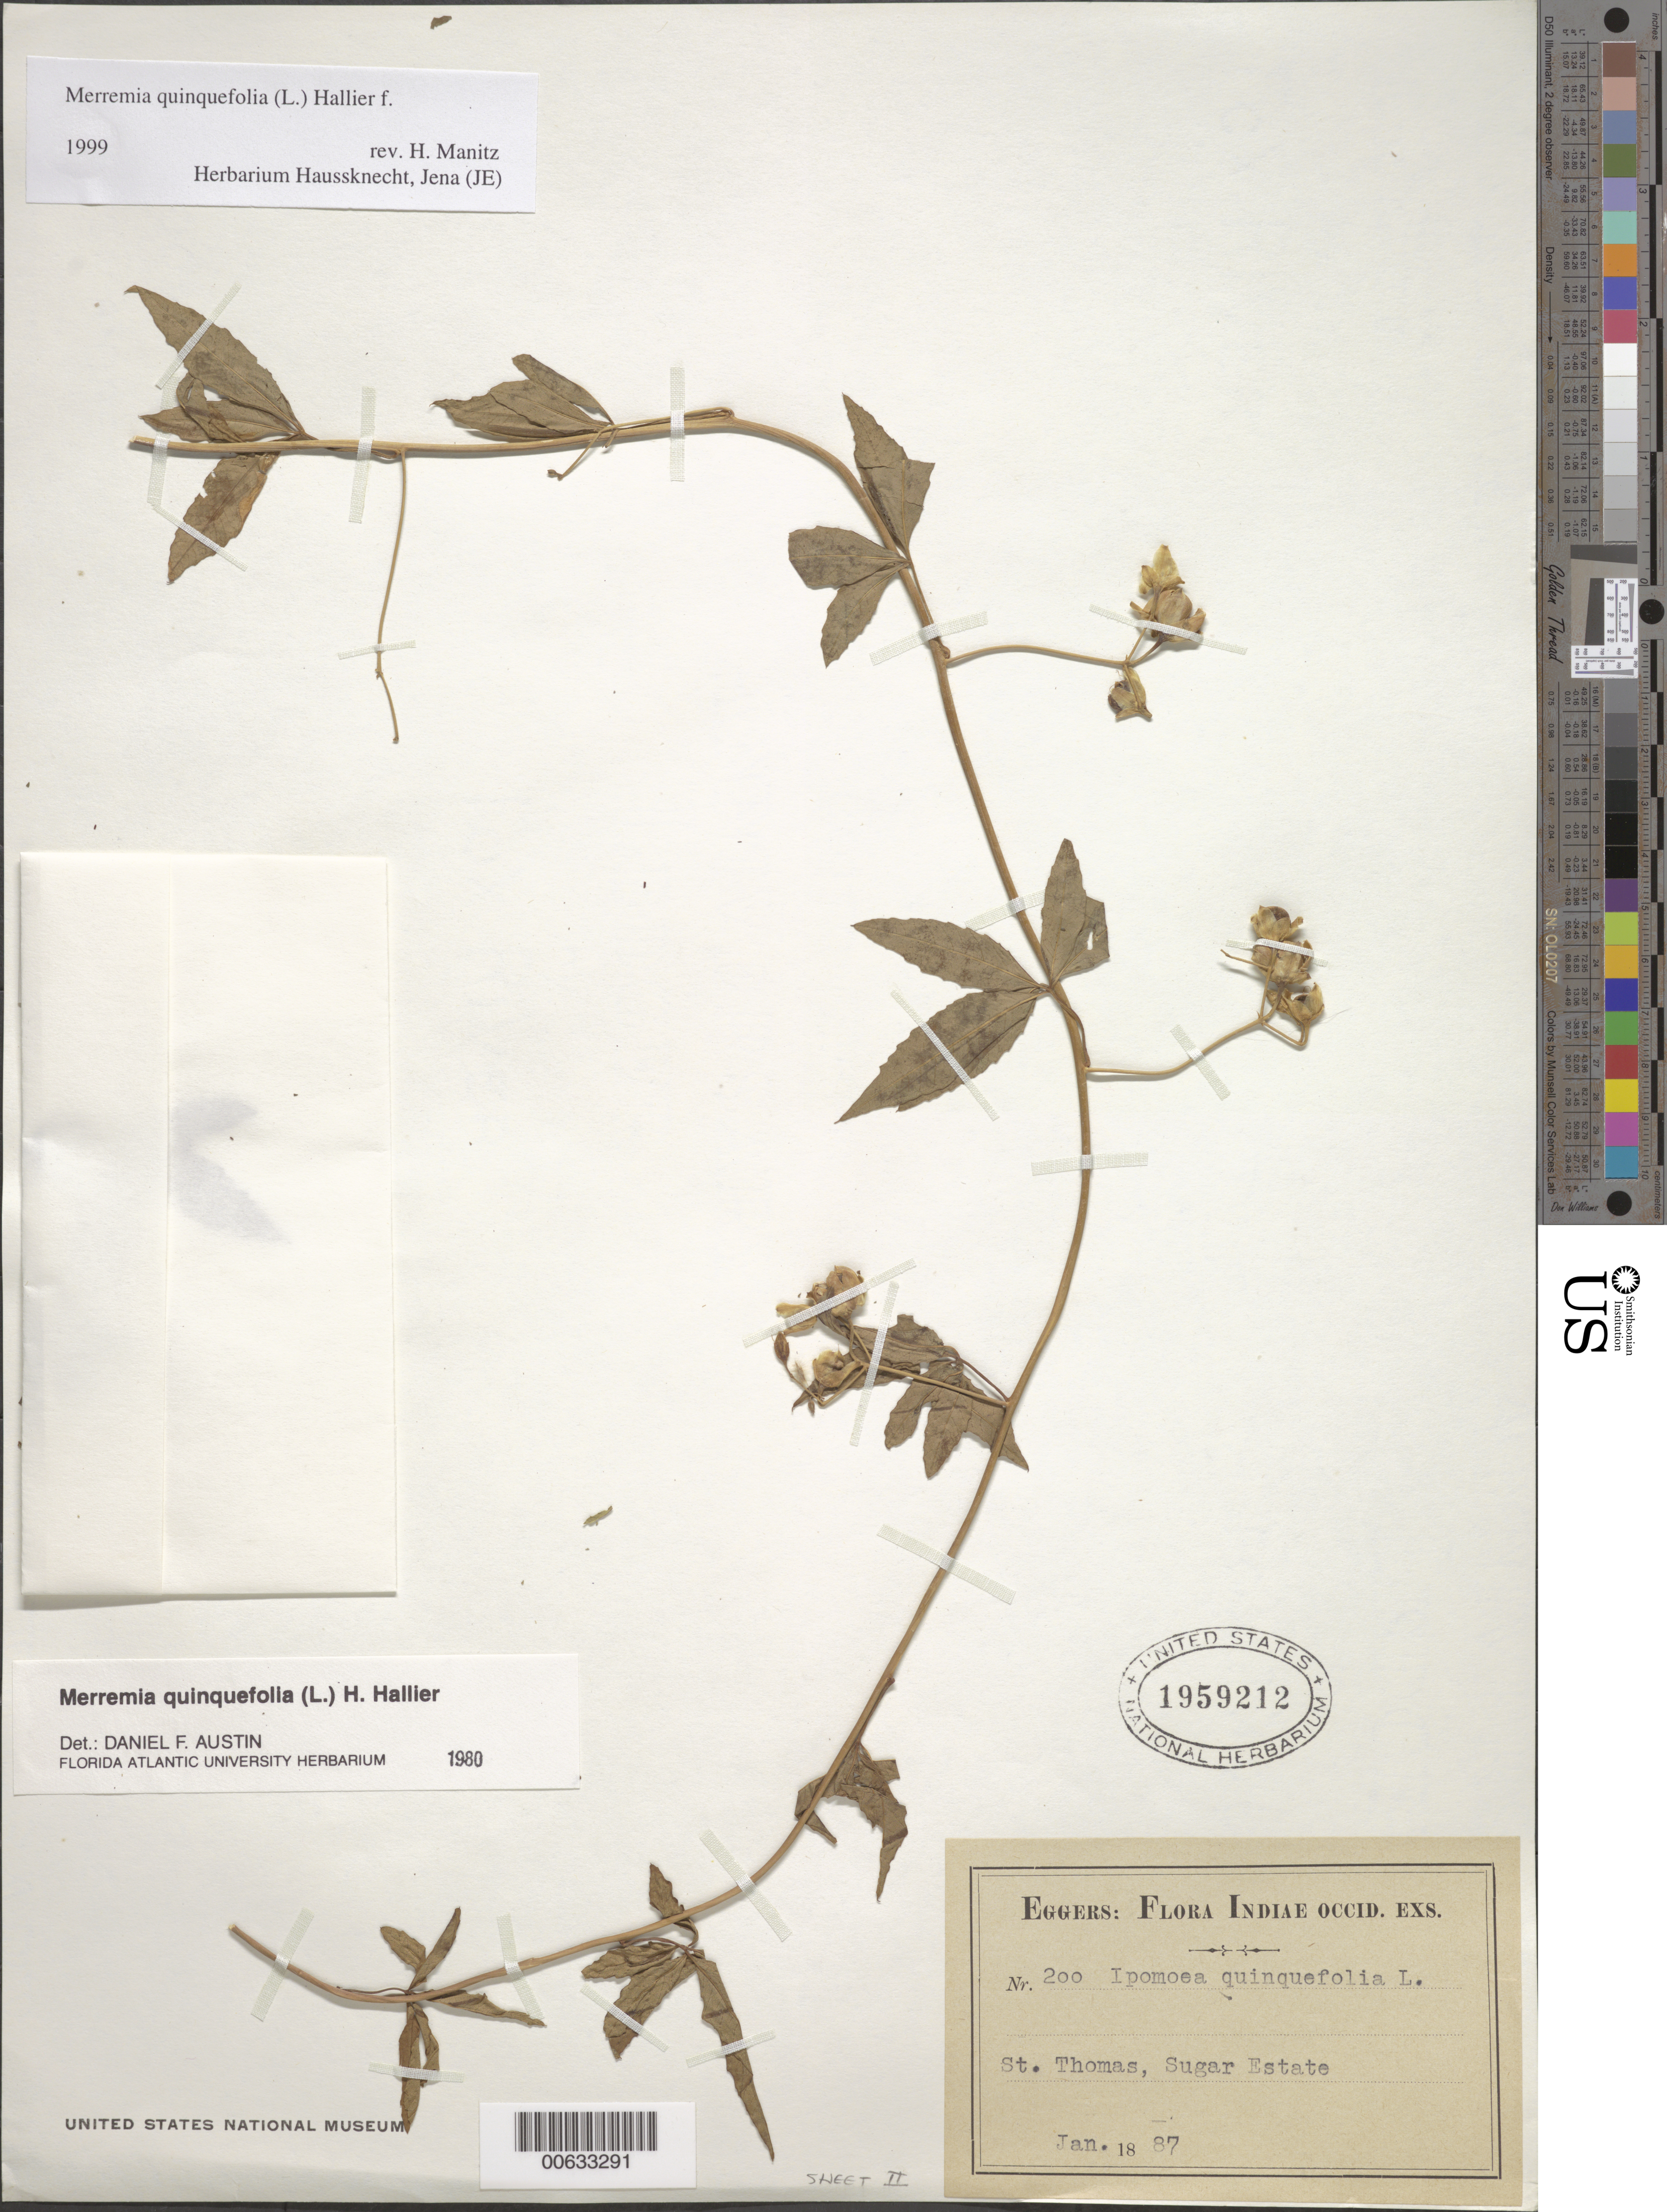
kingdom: Plantae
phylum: Tracheophyta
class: Magnoliopsida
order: Solanales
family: Convolvulaceae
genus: Distimake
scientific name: Distimake quinquefolius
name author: (L.) A. R. Simões & Staples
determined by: Strong, Mark T., (BOT), Smithsonian Institution - National Museum of Natural History (UNITED STATES)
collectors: -. Eggers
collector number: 200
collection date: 1887-01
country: U.S. Virgin Islands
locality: Indiae Occid. Exs., St. Thomas, Sugar Estate.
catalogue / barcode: US 1959212